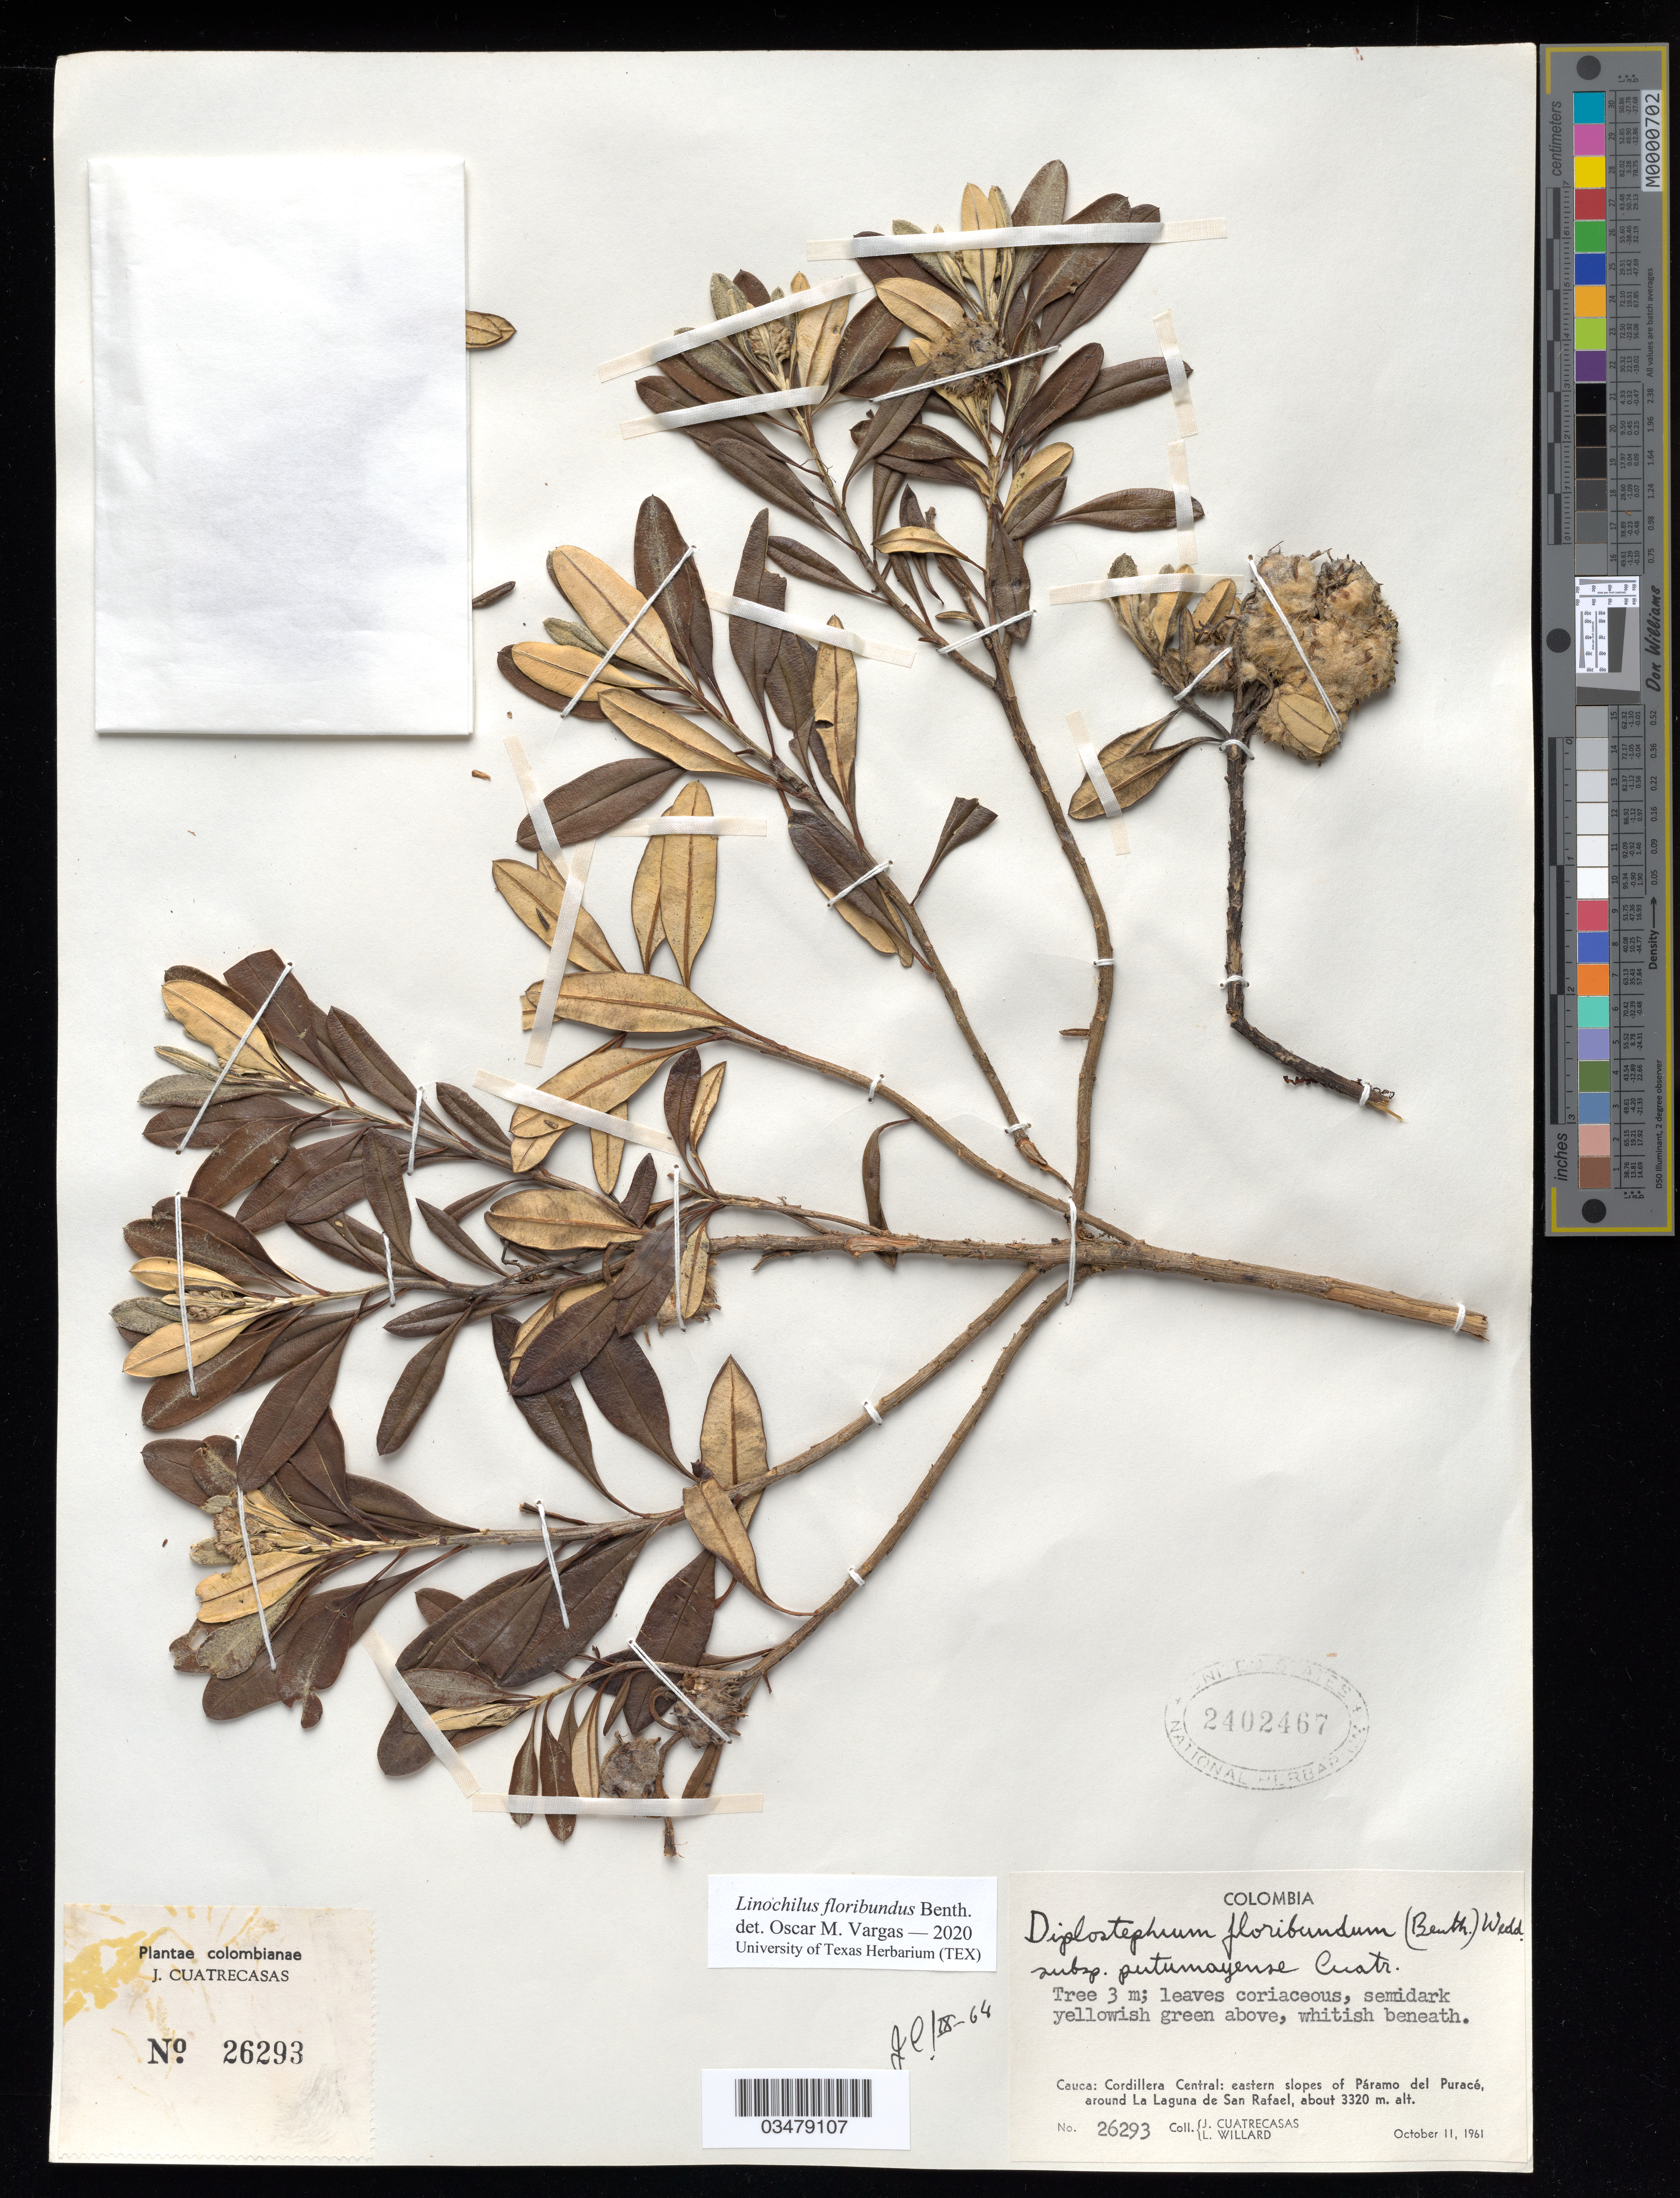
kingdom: Plantae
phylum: Tracheophyta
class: Magnoliopsida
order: Asterales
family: Asteraceae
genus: Linochilus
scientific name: Linochilus floribundus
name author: Benth.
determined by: Vargas, Oscar M.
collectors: J. Cuatrecasas & L. Willard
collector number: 26293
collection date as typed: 11 Oct 1961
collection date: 1961-10-11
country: Colombia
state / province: Cauca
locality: Cordillera Central: eastern slopes of Páramo del Purace, around la Laguna de San Rafael.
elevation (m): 3320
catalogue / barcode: US 2402467